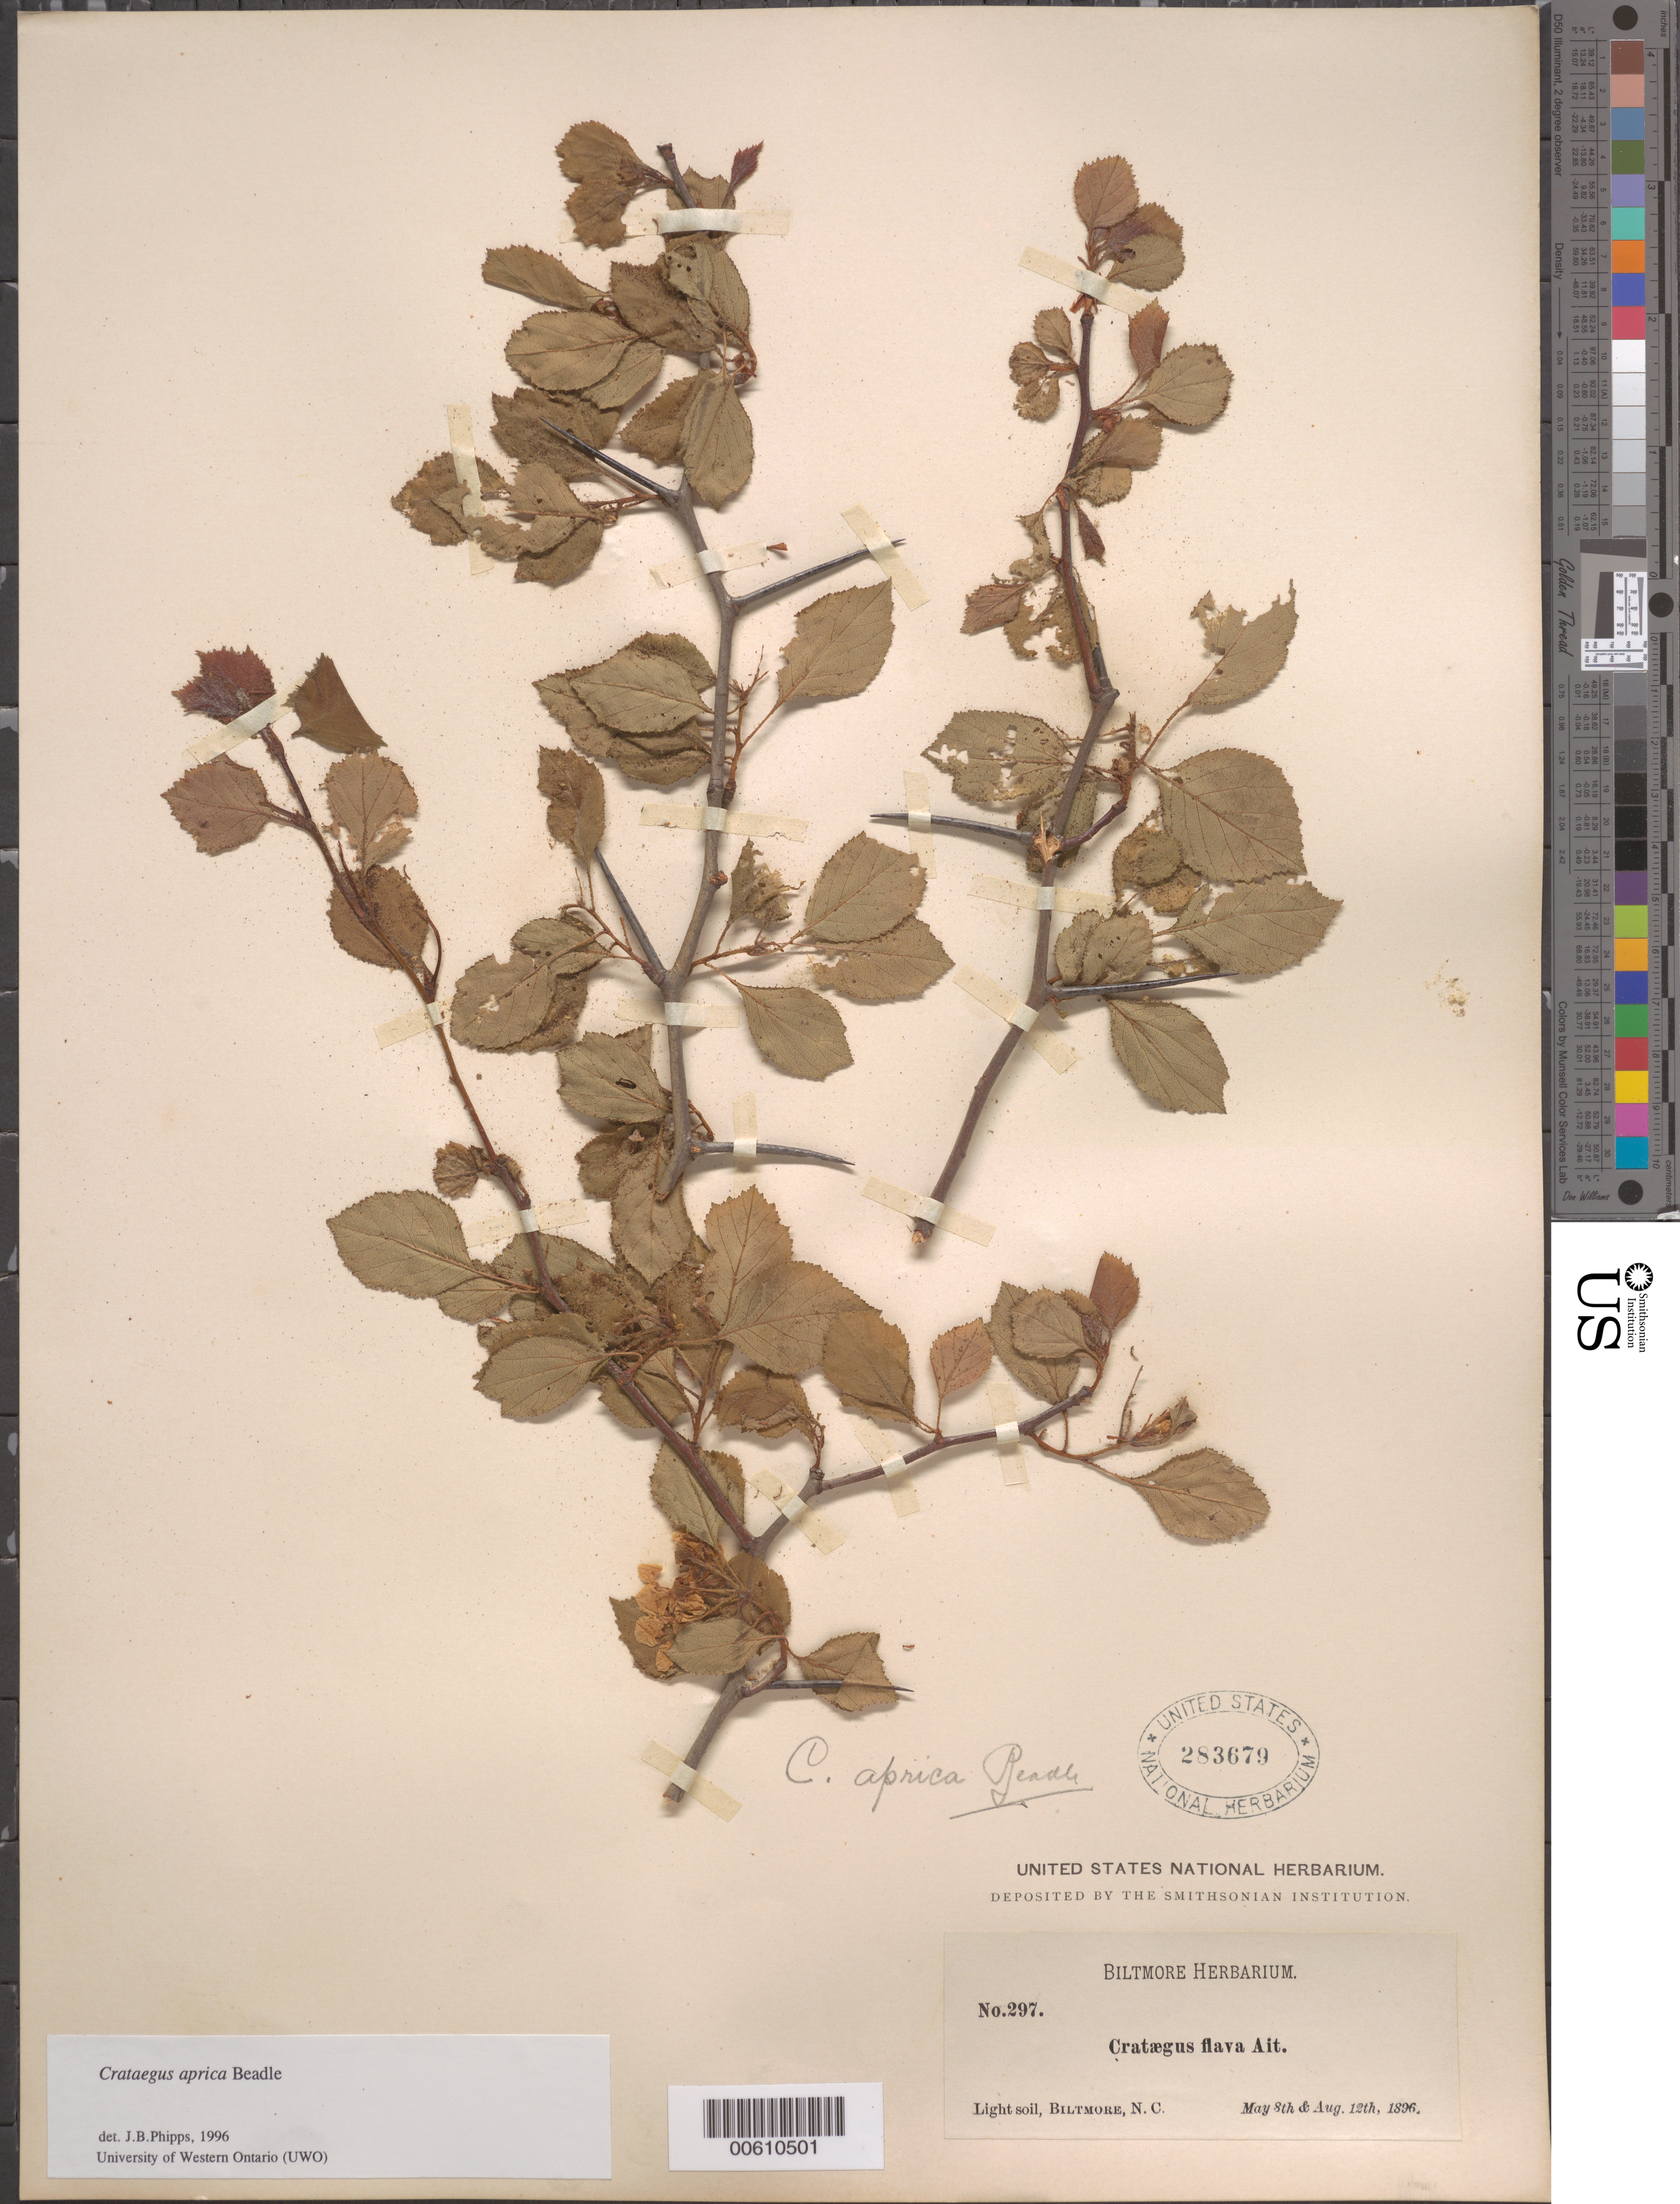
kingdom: Plantae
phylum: Tracheophyta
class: Magnoliopsida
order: Rosales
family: Rosaceae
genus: Crataegus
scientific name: Crataegus aprica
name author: Beadle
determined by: Phipps, James B., (UWO), University of Western Ontario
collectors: ex herb. Biltmore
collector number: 297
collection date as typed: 08 May 1896 and 12 Aug 1896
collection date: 1896-05-08,1896-08-12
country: United States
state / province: North Carolina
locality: Biltmore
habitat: Light soil.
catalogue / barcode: US 283679